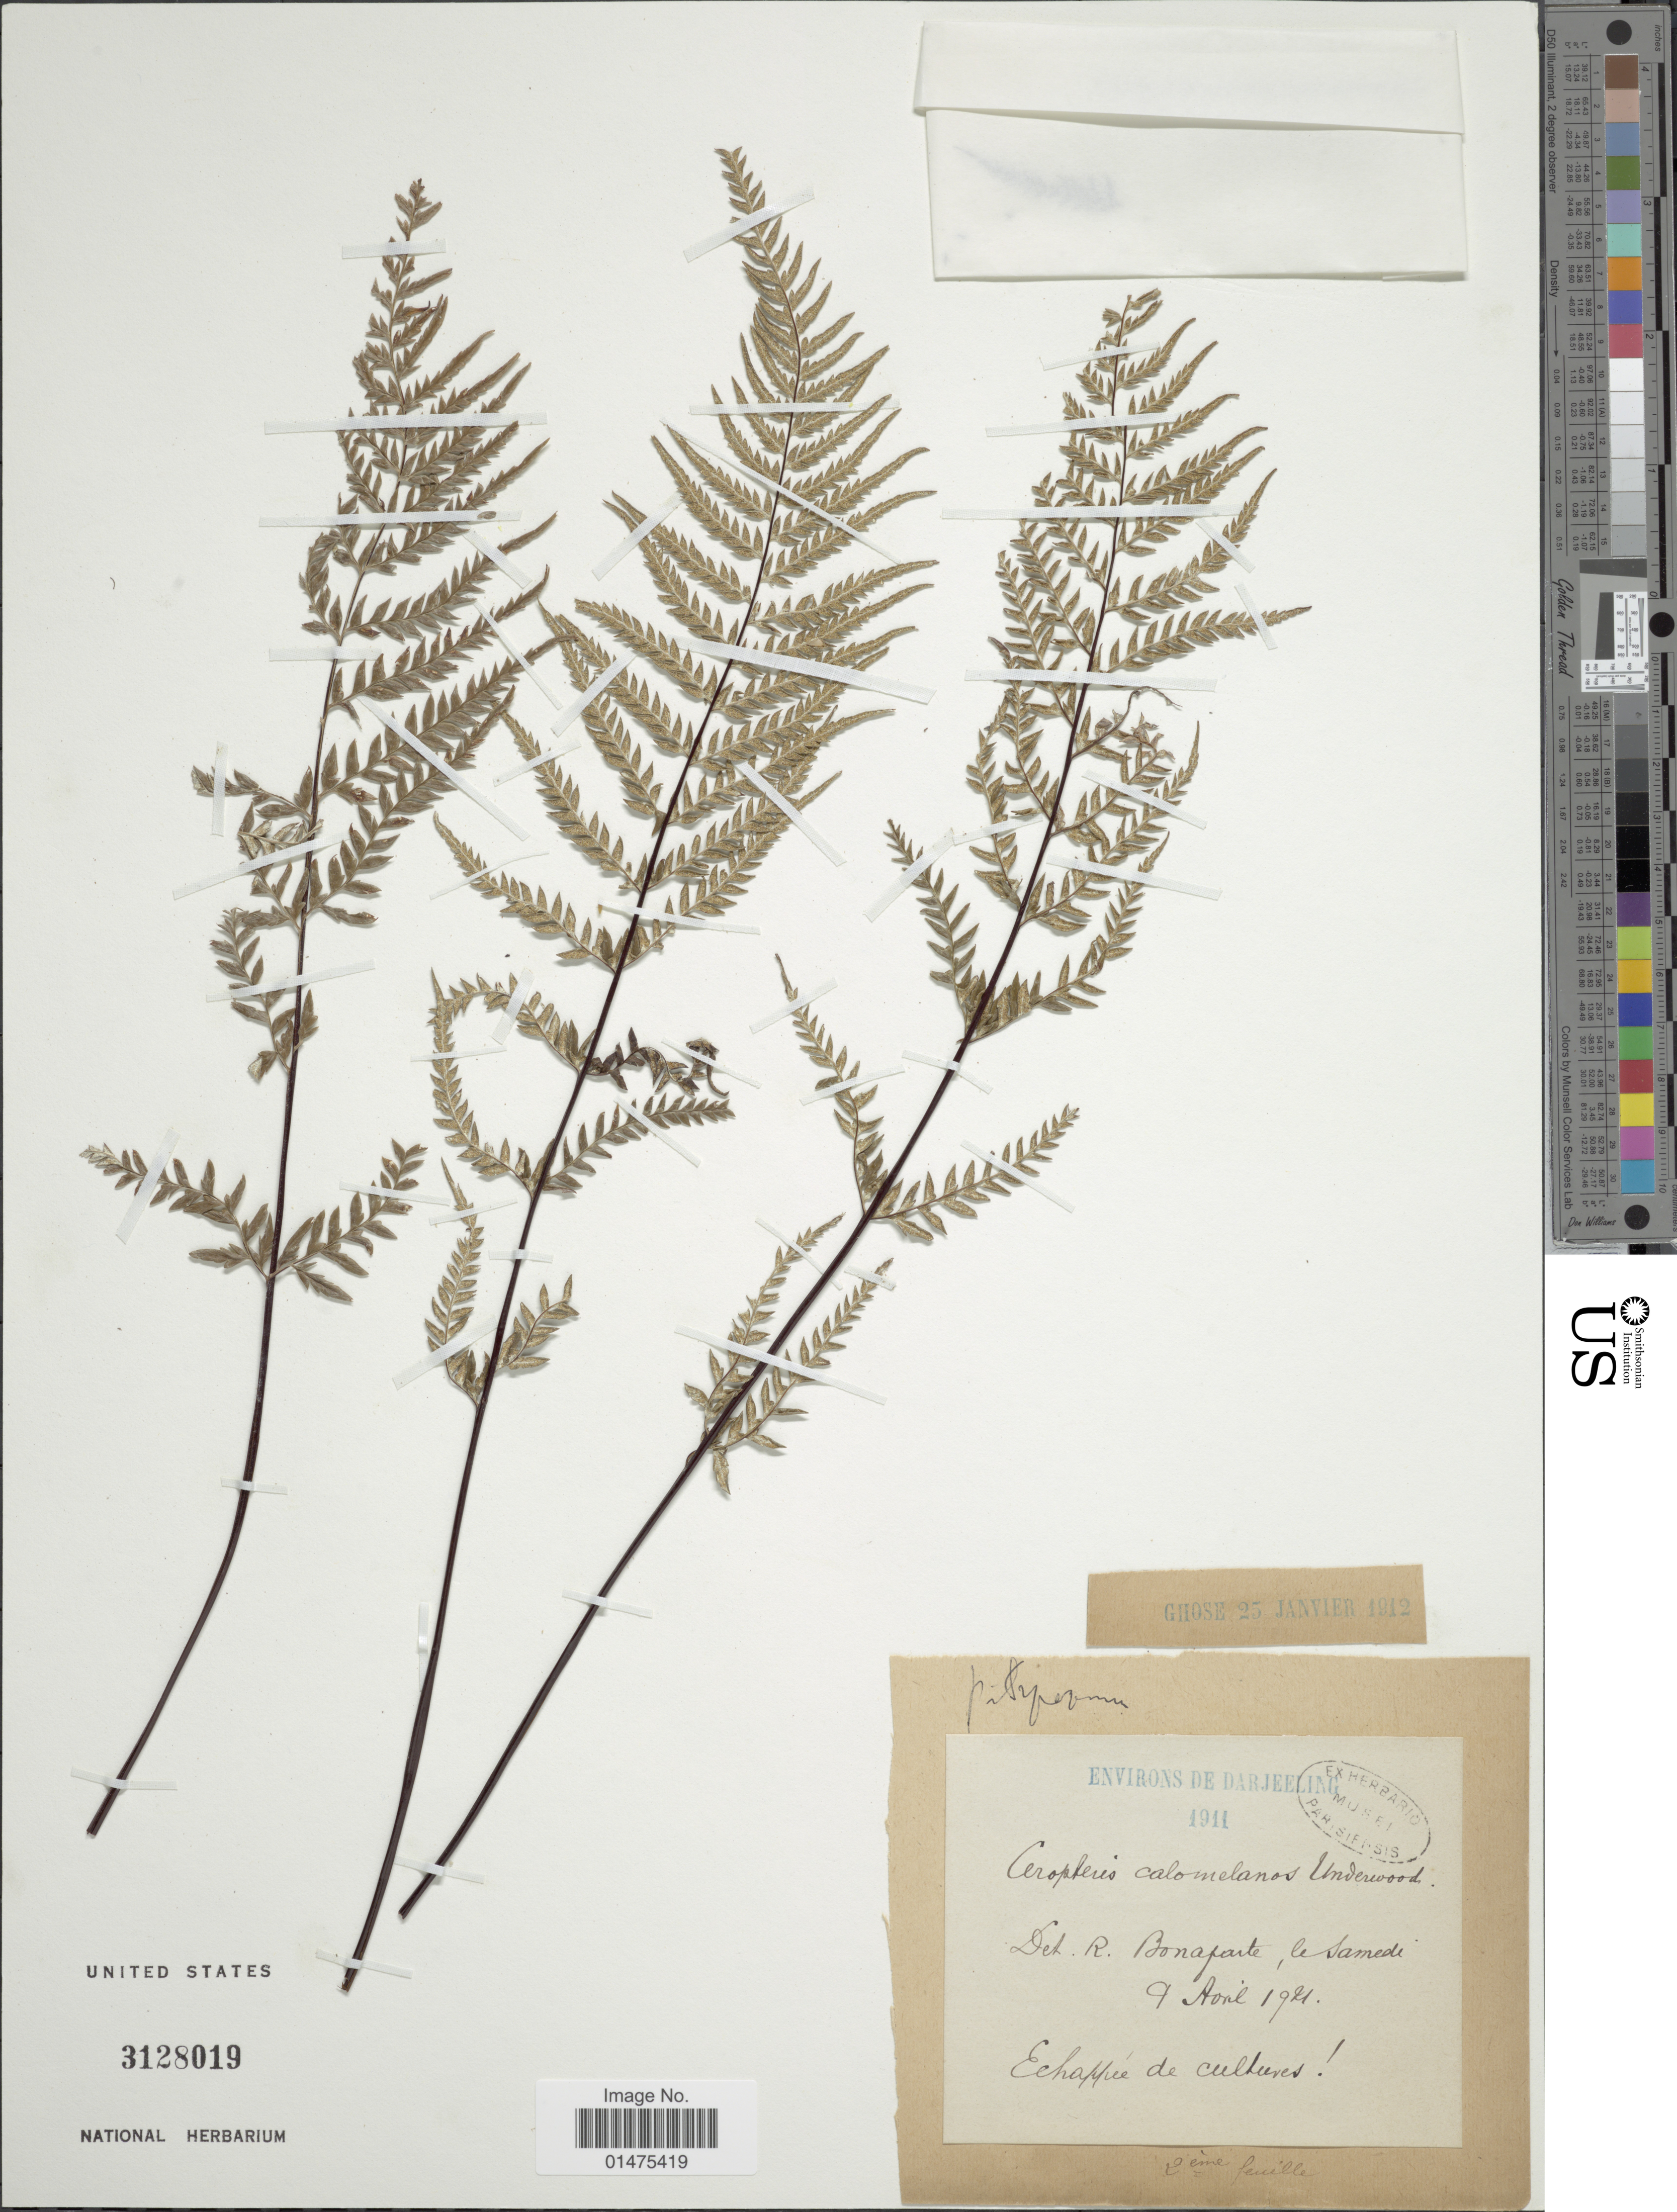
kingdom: Plantae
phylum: Tracheophyta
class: Polypodiopsida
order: Polypodiales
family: Pteridaceae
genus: Pityrogramma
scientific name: Pityrogramma calomelanos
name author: (L.) Link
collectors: Ghose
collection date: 1912-01-25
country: India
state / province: West Bengal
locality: Environs de Darjeeling. Echappee de cultures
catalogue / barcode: US 3128019